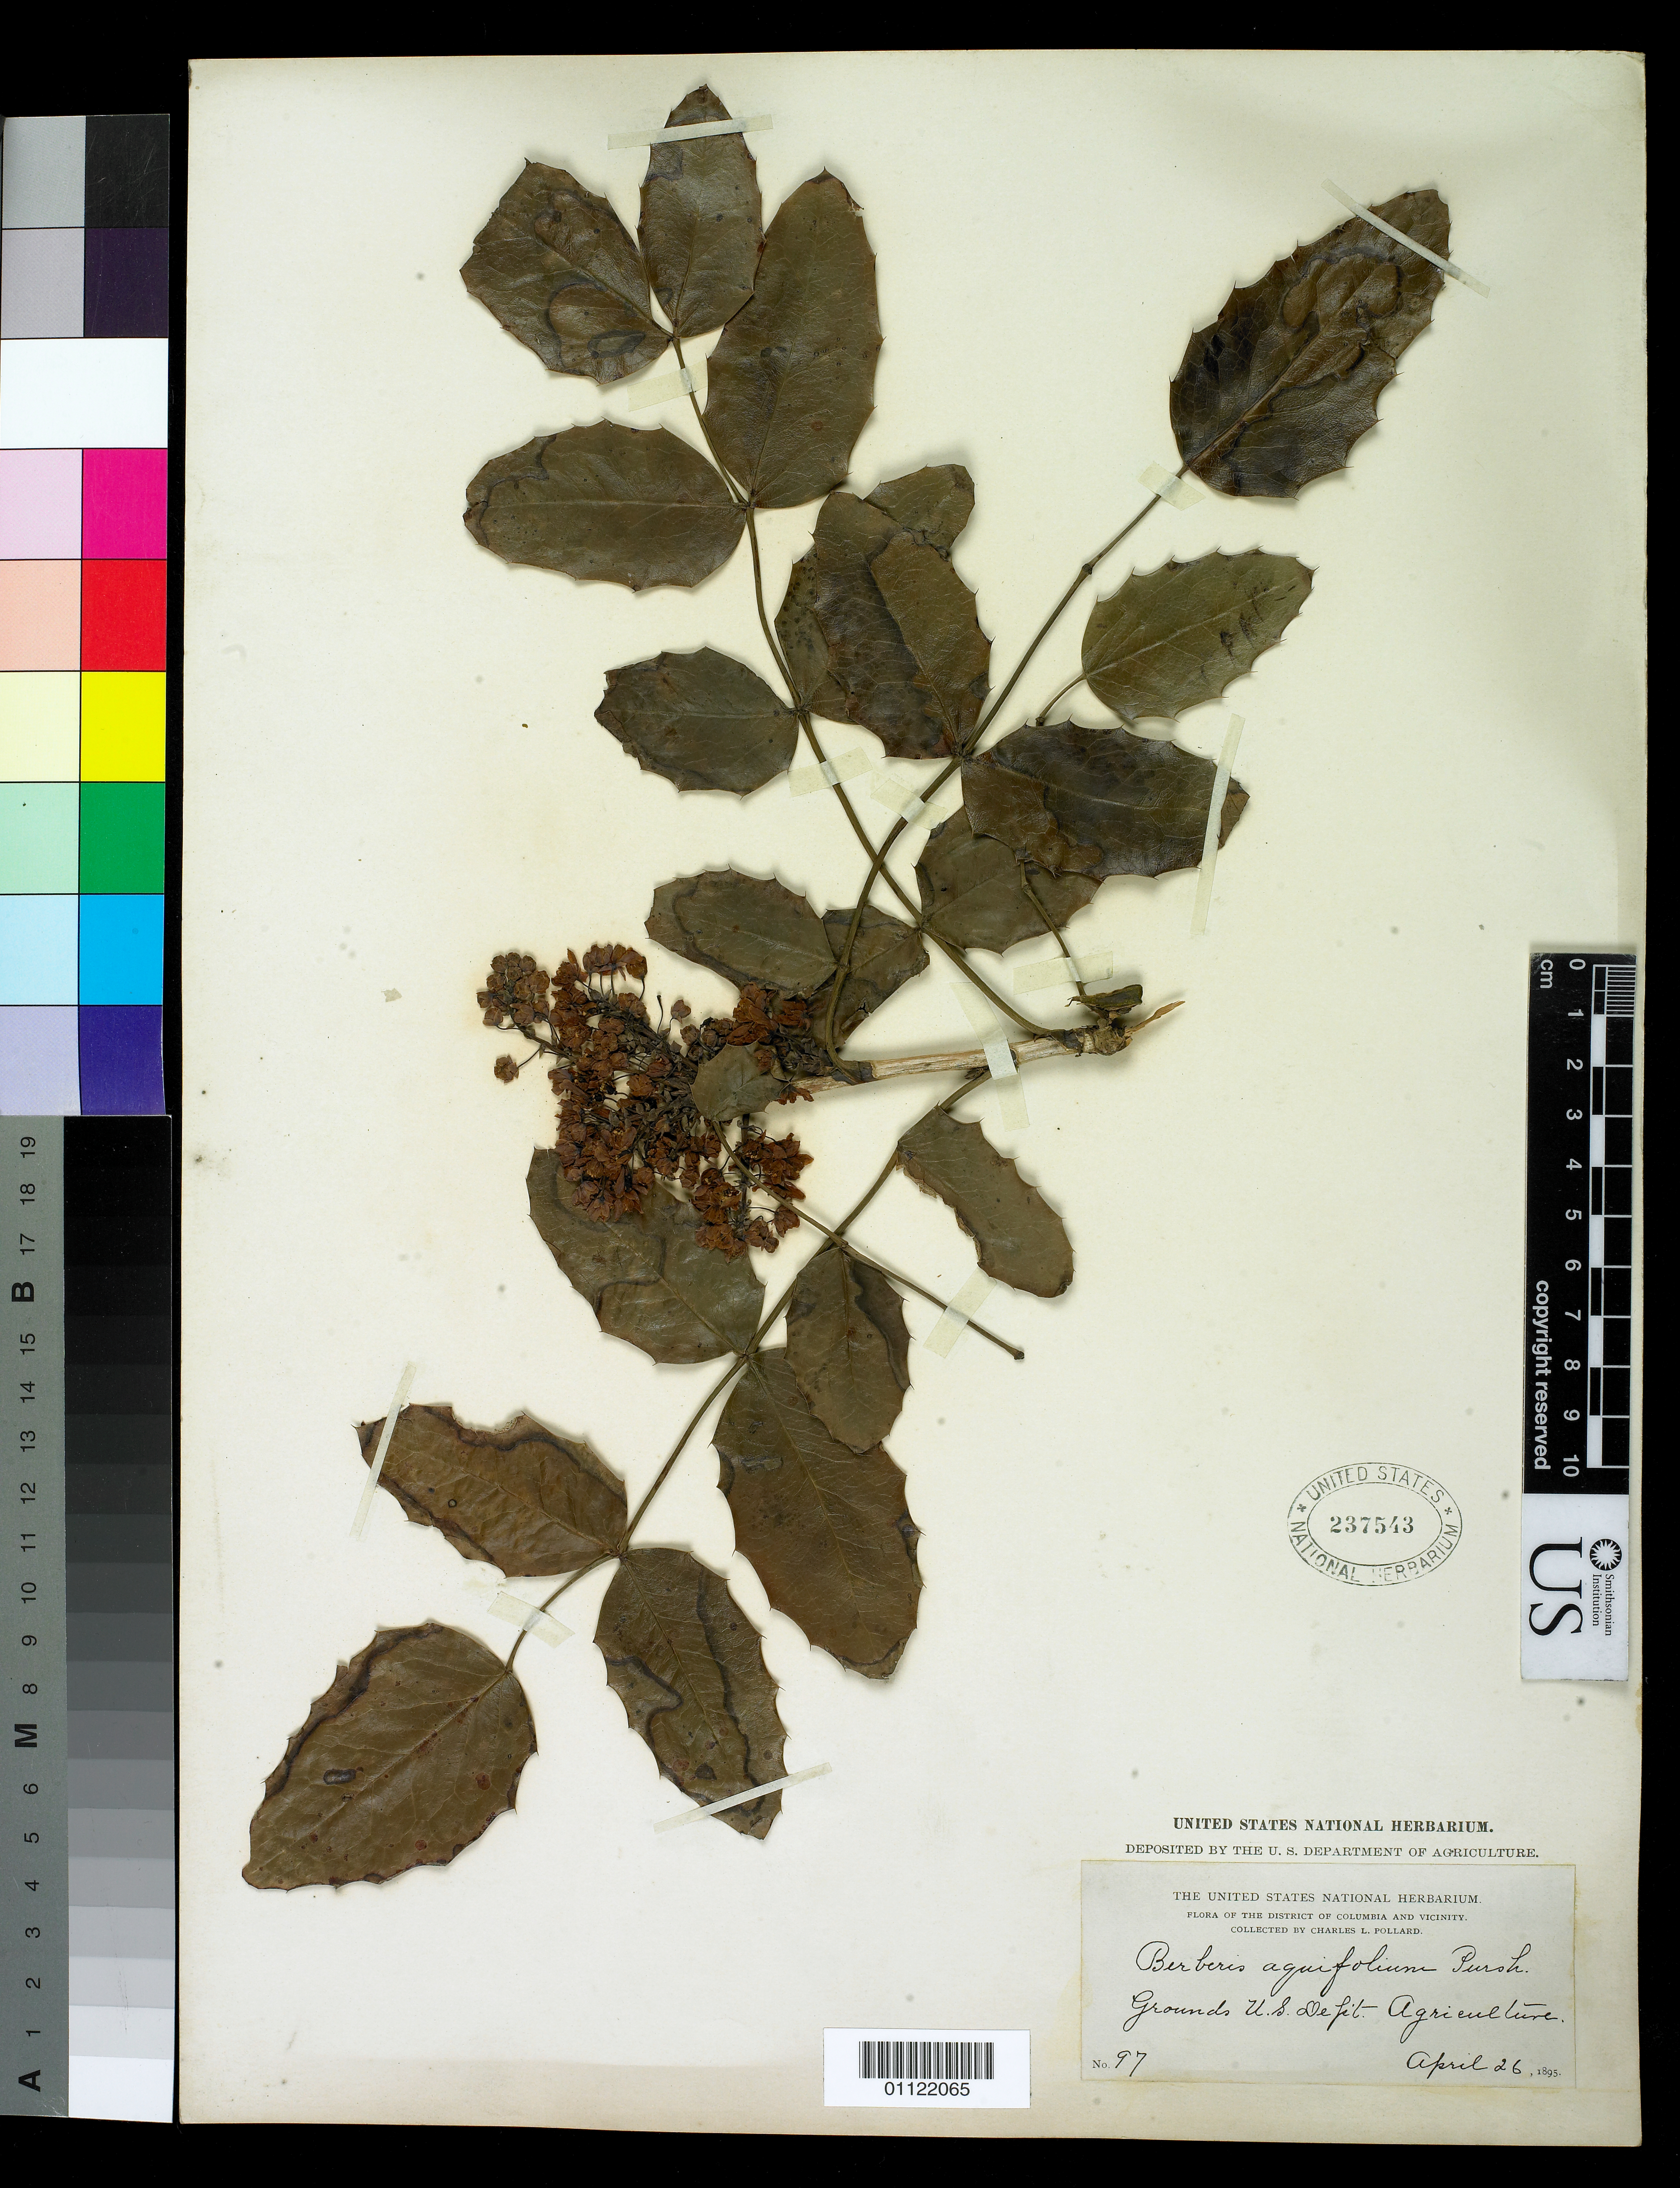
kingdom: Plantae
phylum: Tracheophyta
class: Magnoliopsida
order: Ranunculales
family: Berberidaceae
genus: Berberis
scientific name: Berberis aquifolium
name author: Pursh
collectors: C. L. Pollard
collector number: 97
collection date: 1895-04-26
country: United States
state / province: District of Columbia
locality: Grounds U.S. Dept. Agriculture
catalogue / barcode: US 237543